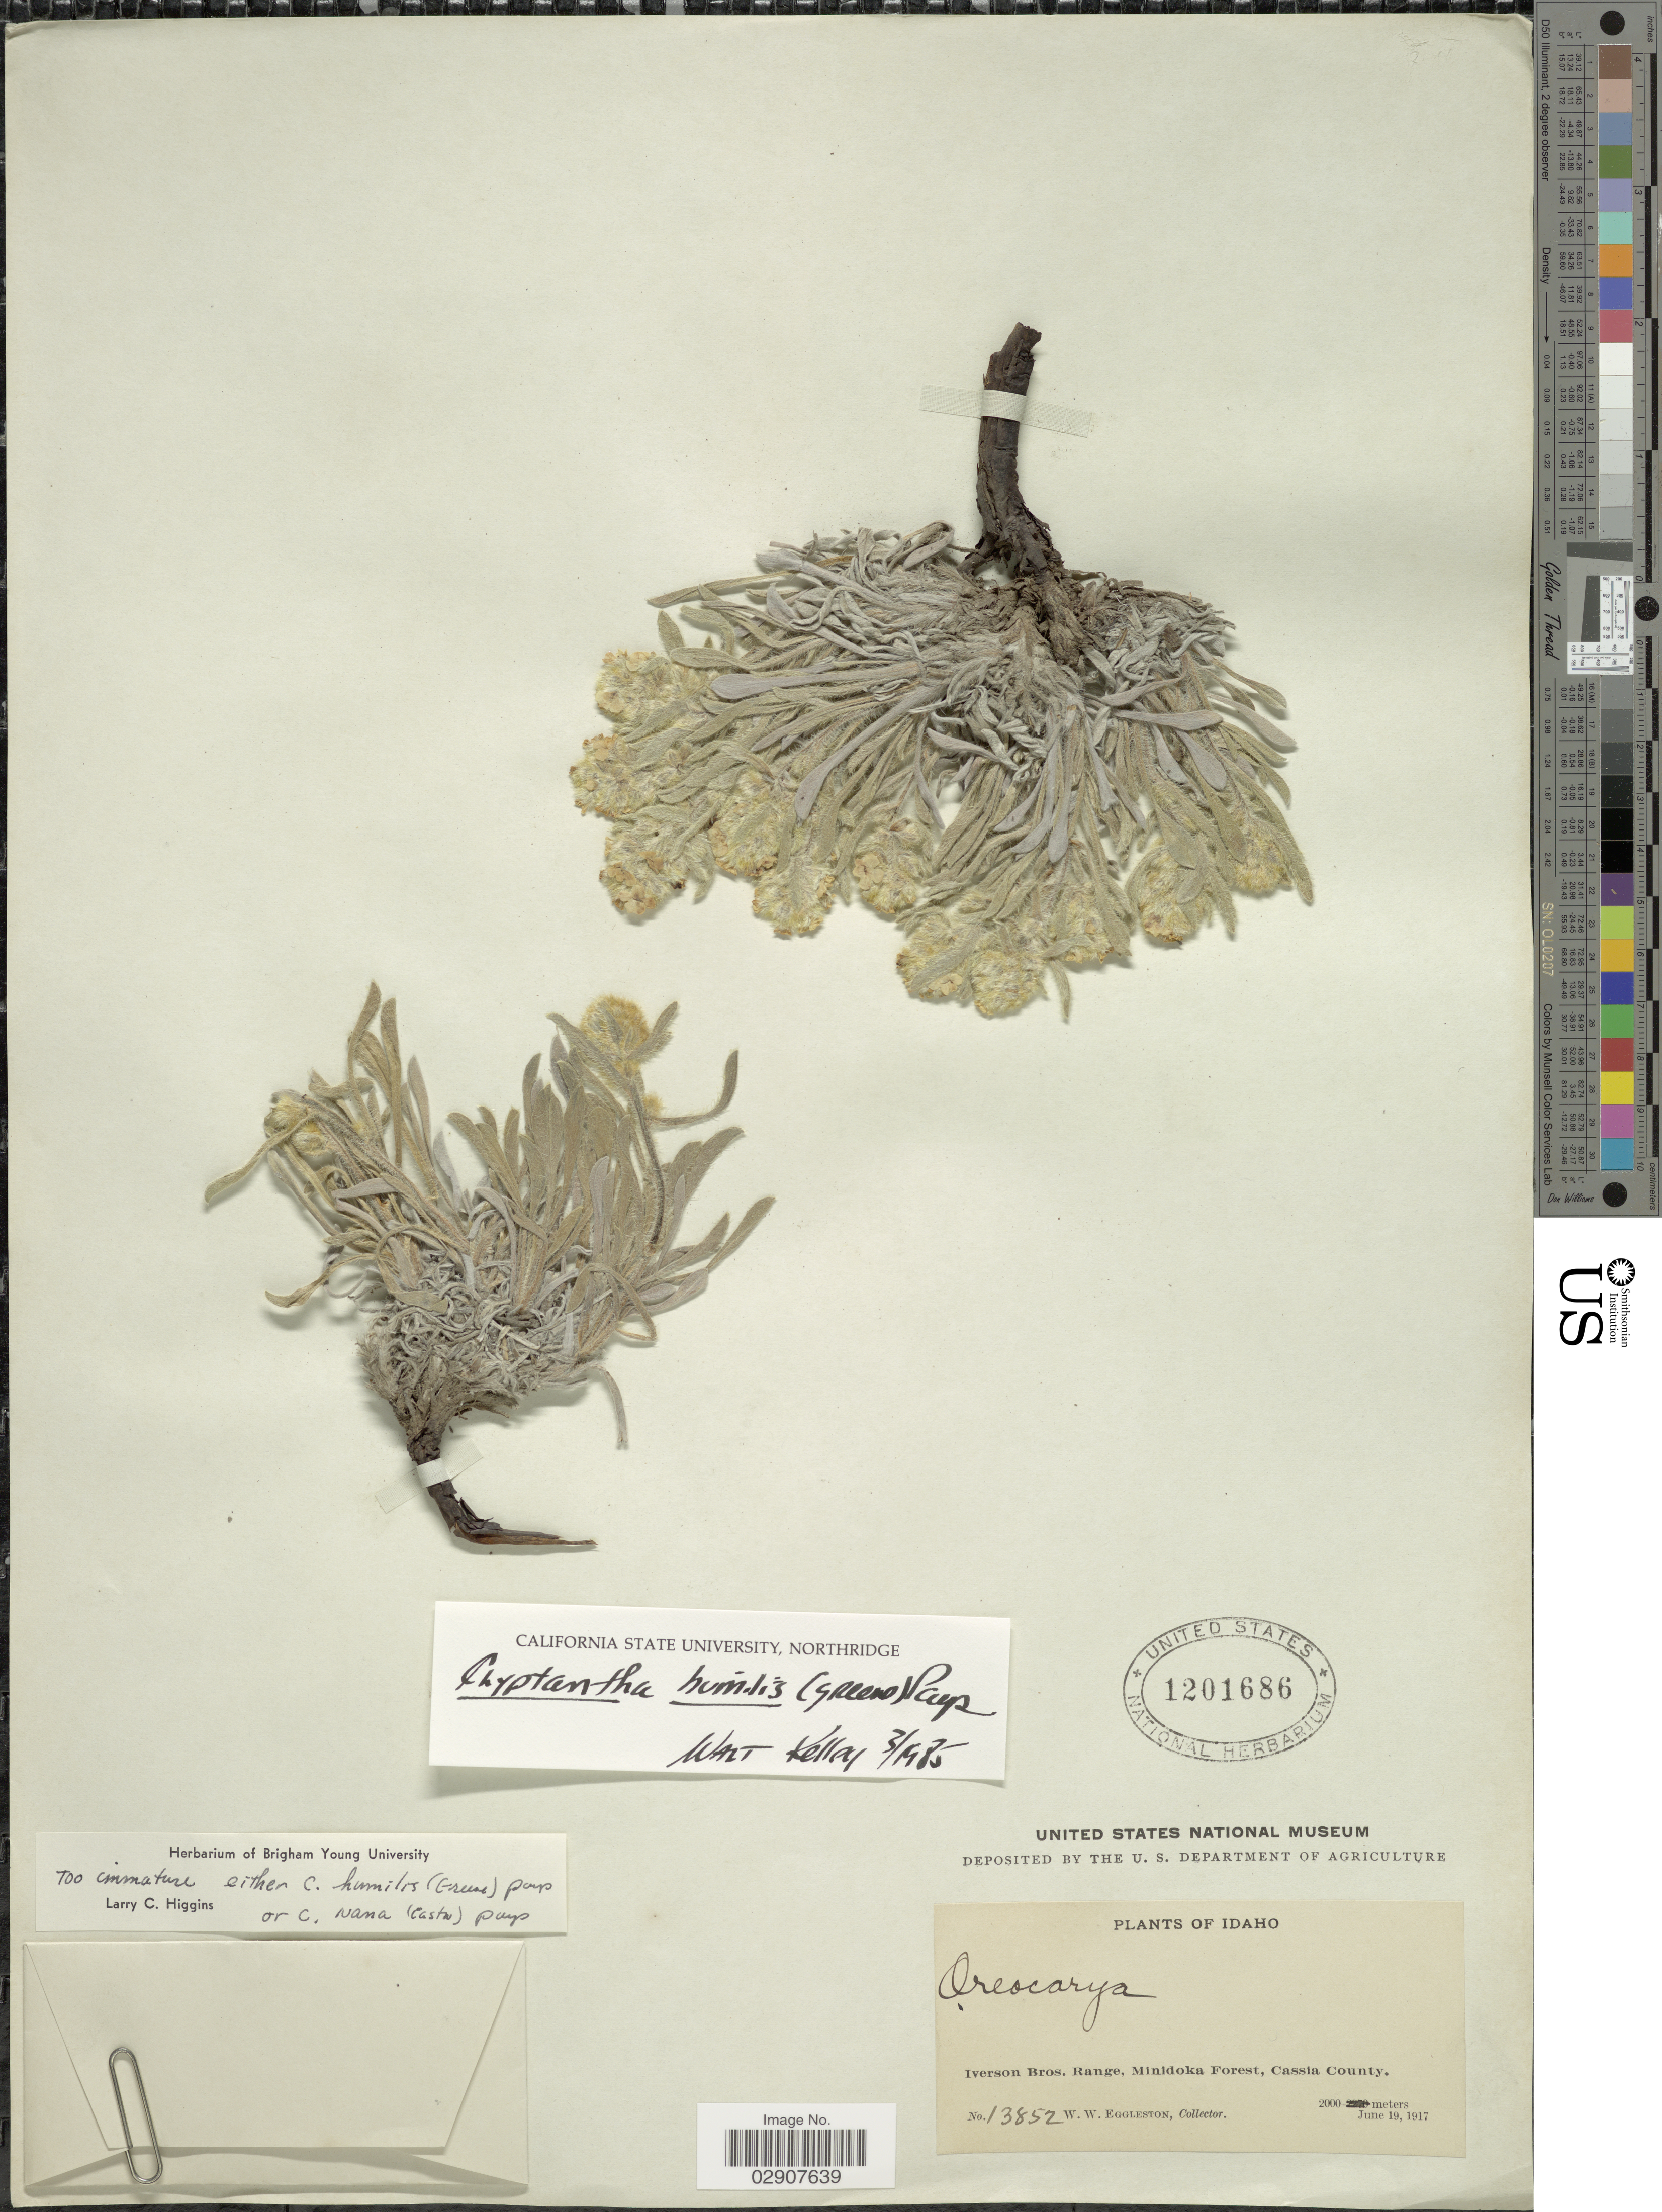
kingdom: Plantae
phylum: Tracheophyta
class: Magnoliopsida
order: Boraginales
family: Boraginaceae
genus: Cryptantha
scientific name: Cryptantha humilis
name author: (Greene) Payson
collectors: W. W. Eggleston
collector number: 13852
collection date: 1917-06-19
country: United States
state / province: Idaho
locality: Iverson Bros, Range, Minidoka Forest, Cassia County.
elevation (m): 2000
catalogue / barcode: US 1201686